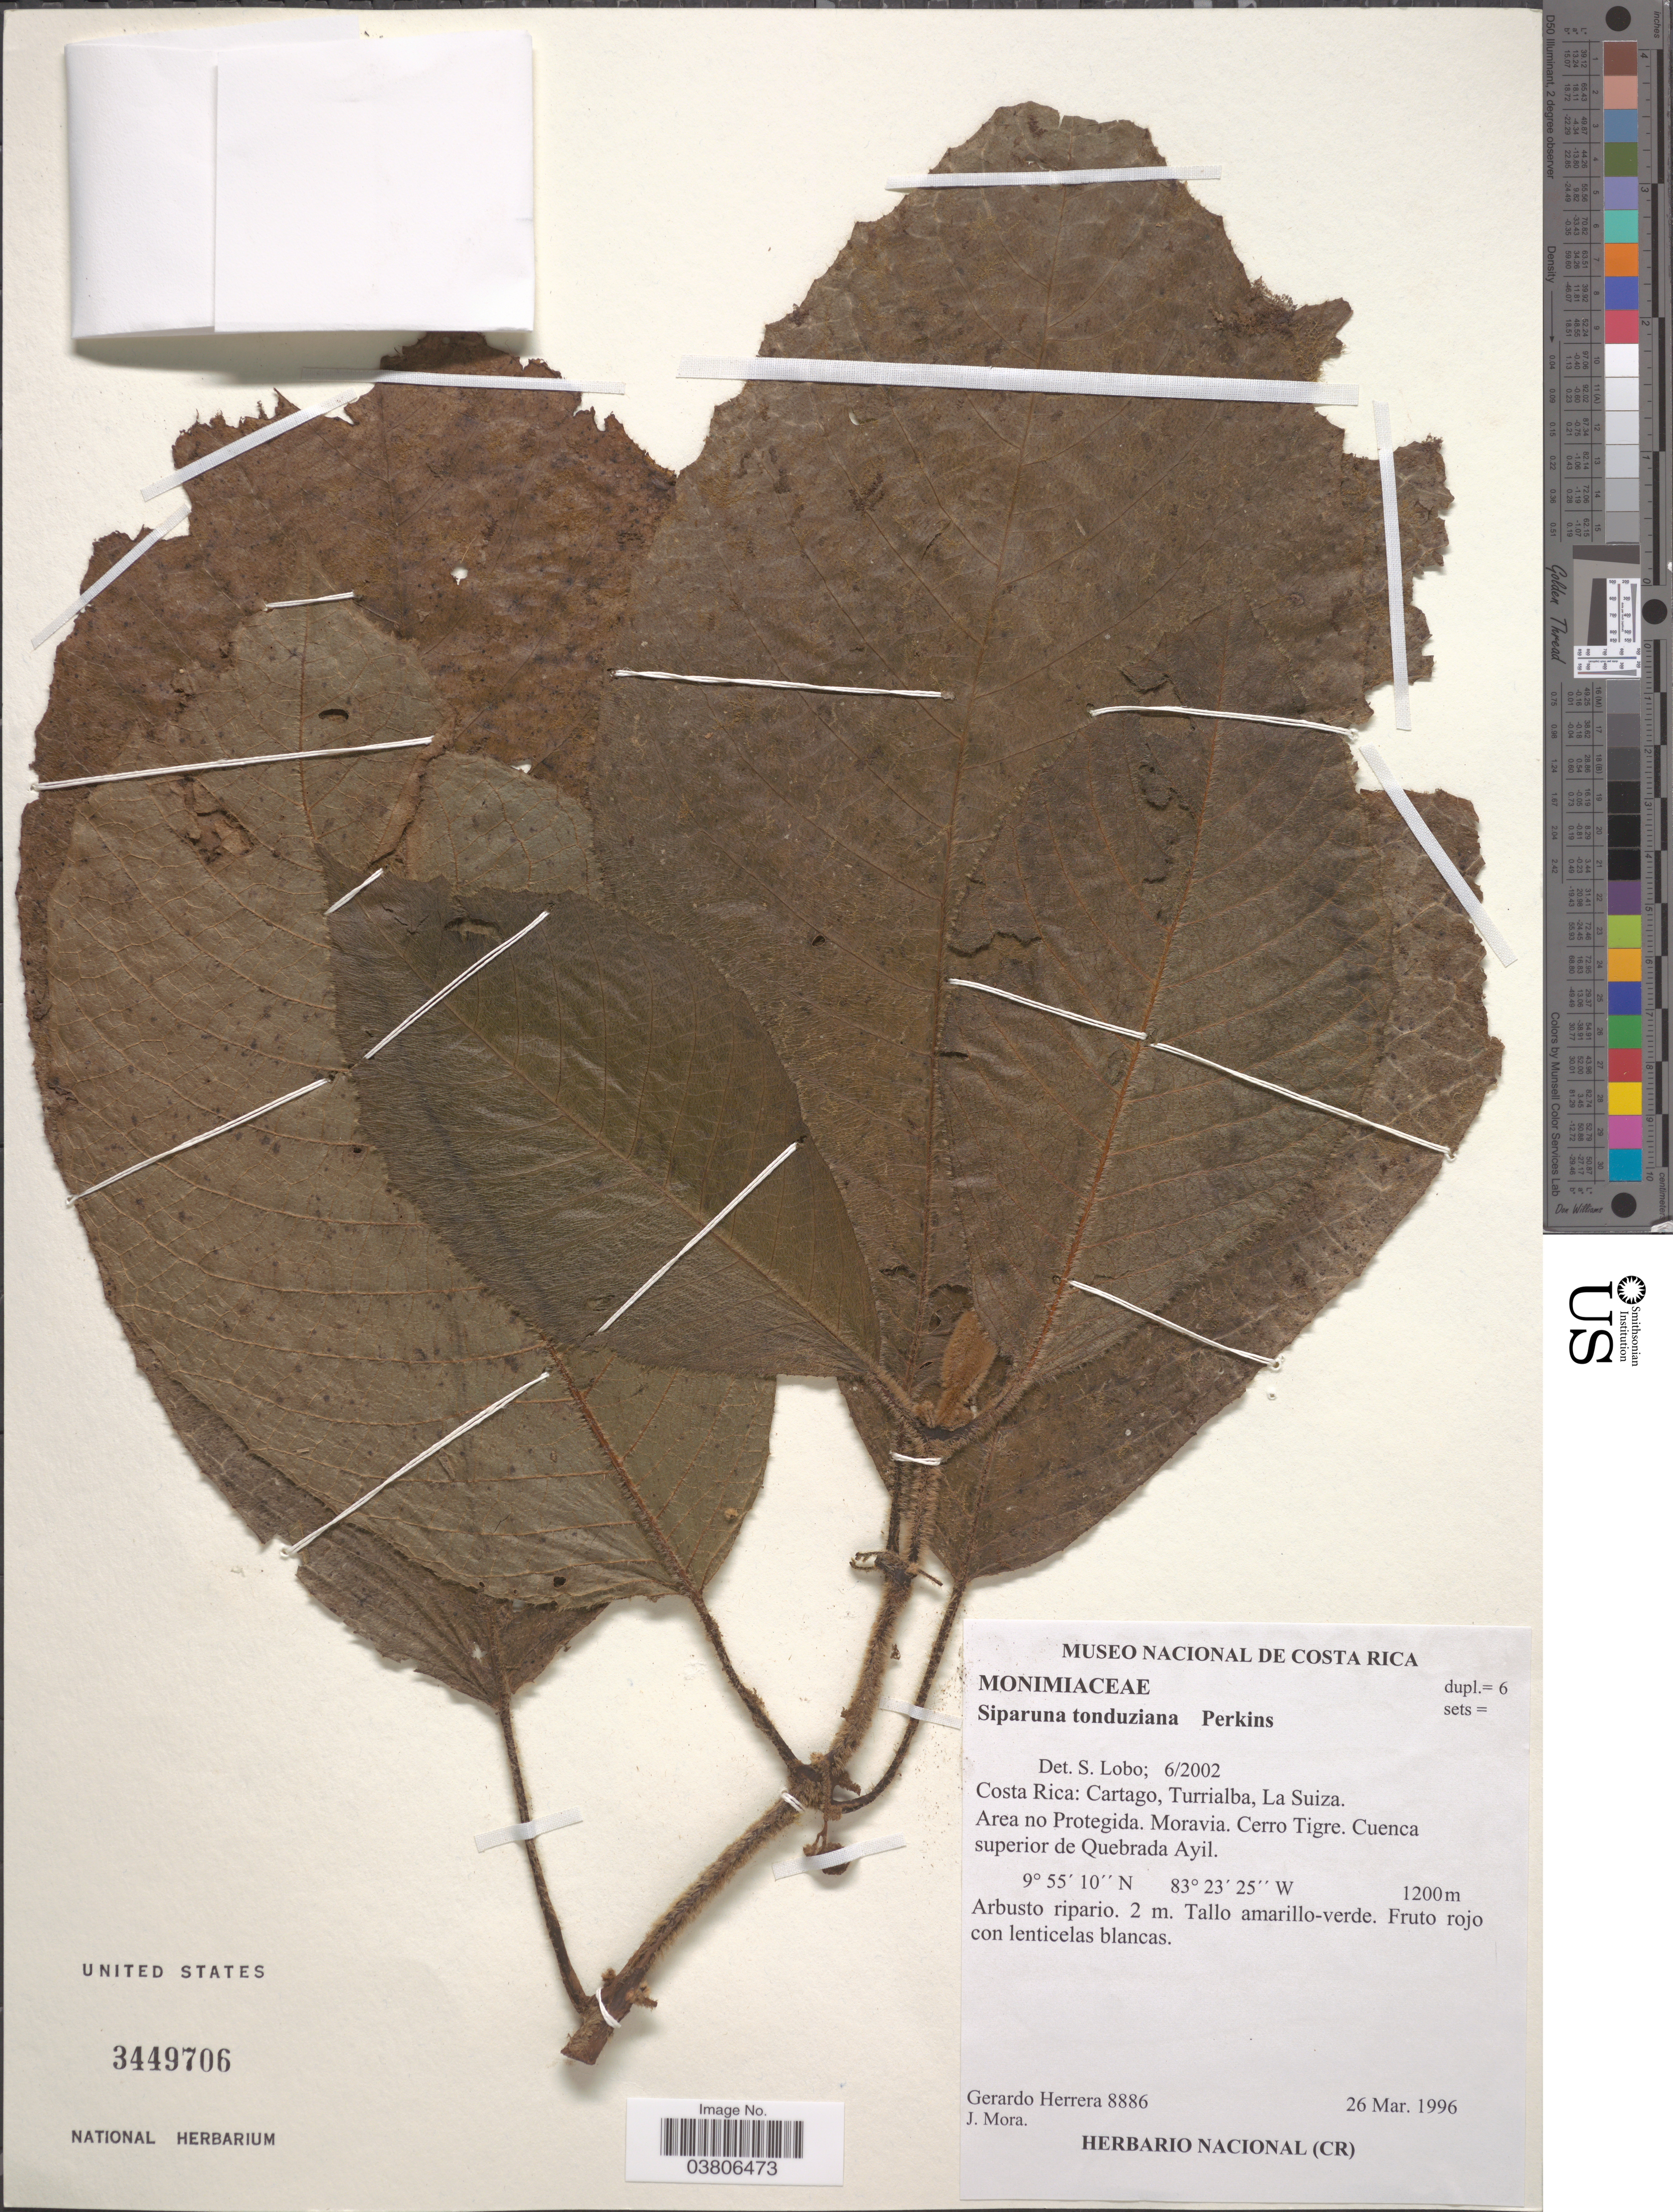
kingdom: Plantae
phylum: Tracheophyta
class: Magnoliopsida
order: Laurales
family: Siparunaceae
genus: Siparuna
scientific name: Siparuna grandiflora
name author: (Kunth) A. DC.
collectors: G. Herrera & J. Mora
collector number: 8886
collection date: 1996-03-26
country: Costa Rica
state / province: Cartago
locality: Turrialba, La Suiza. Area no Protegida. Moravia. Cerro Tigre. Cuenca superior de Quebrada Ayil.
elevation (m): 1200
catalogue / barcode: US 3449706